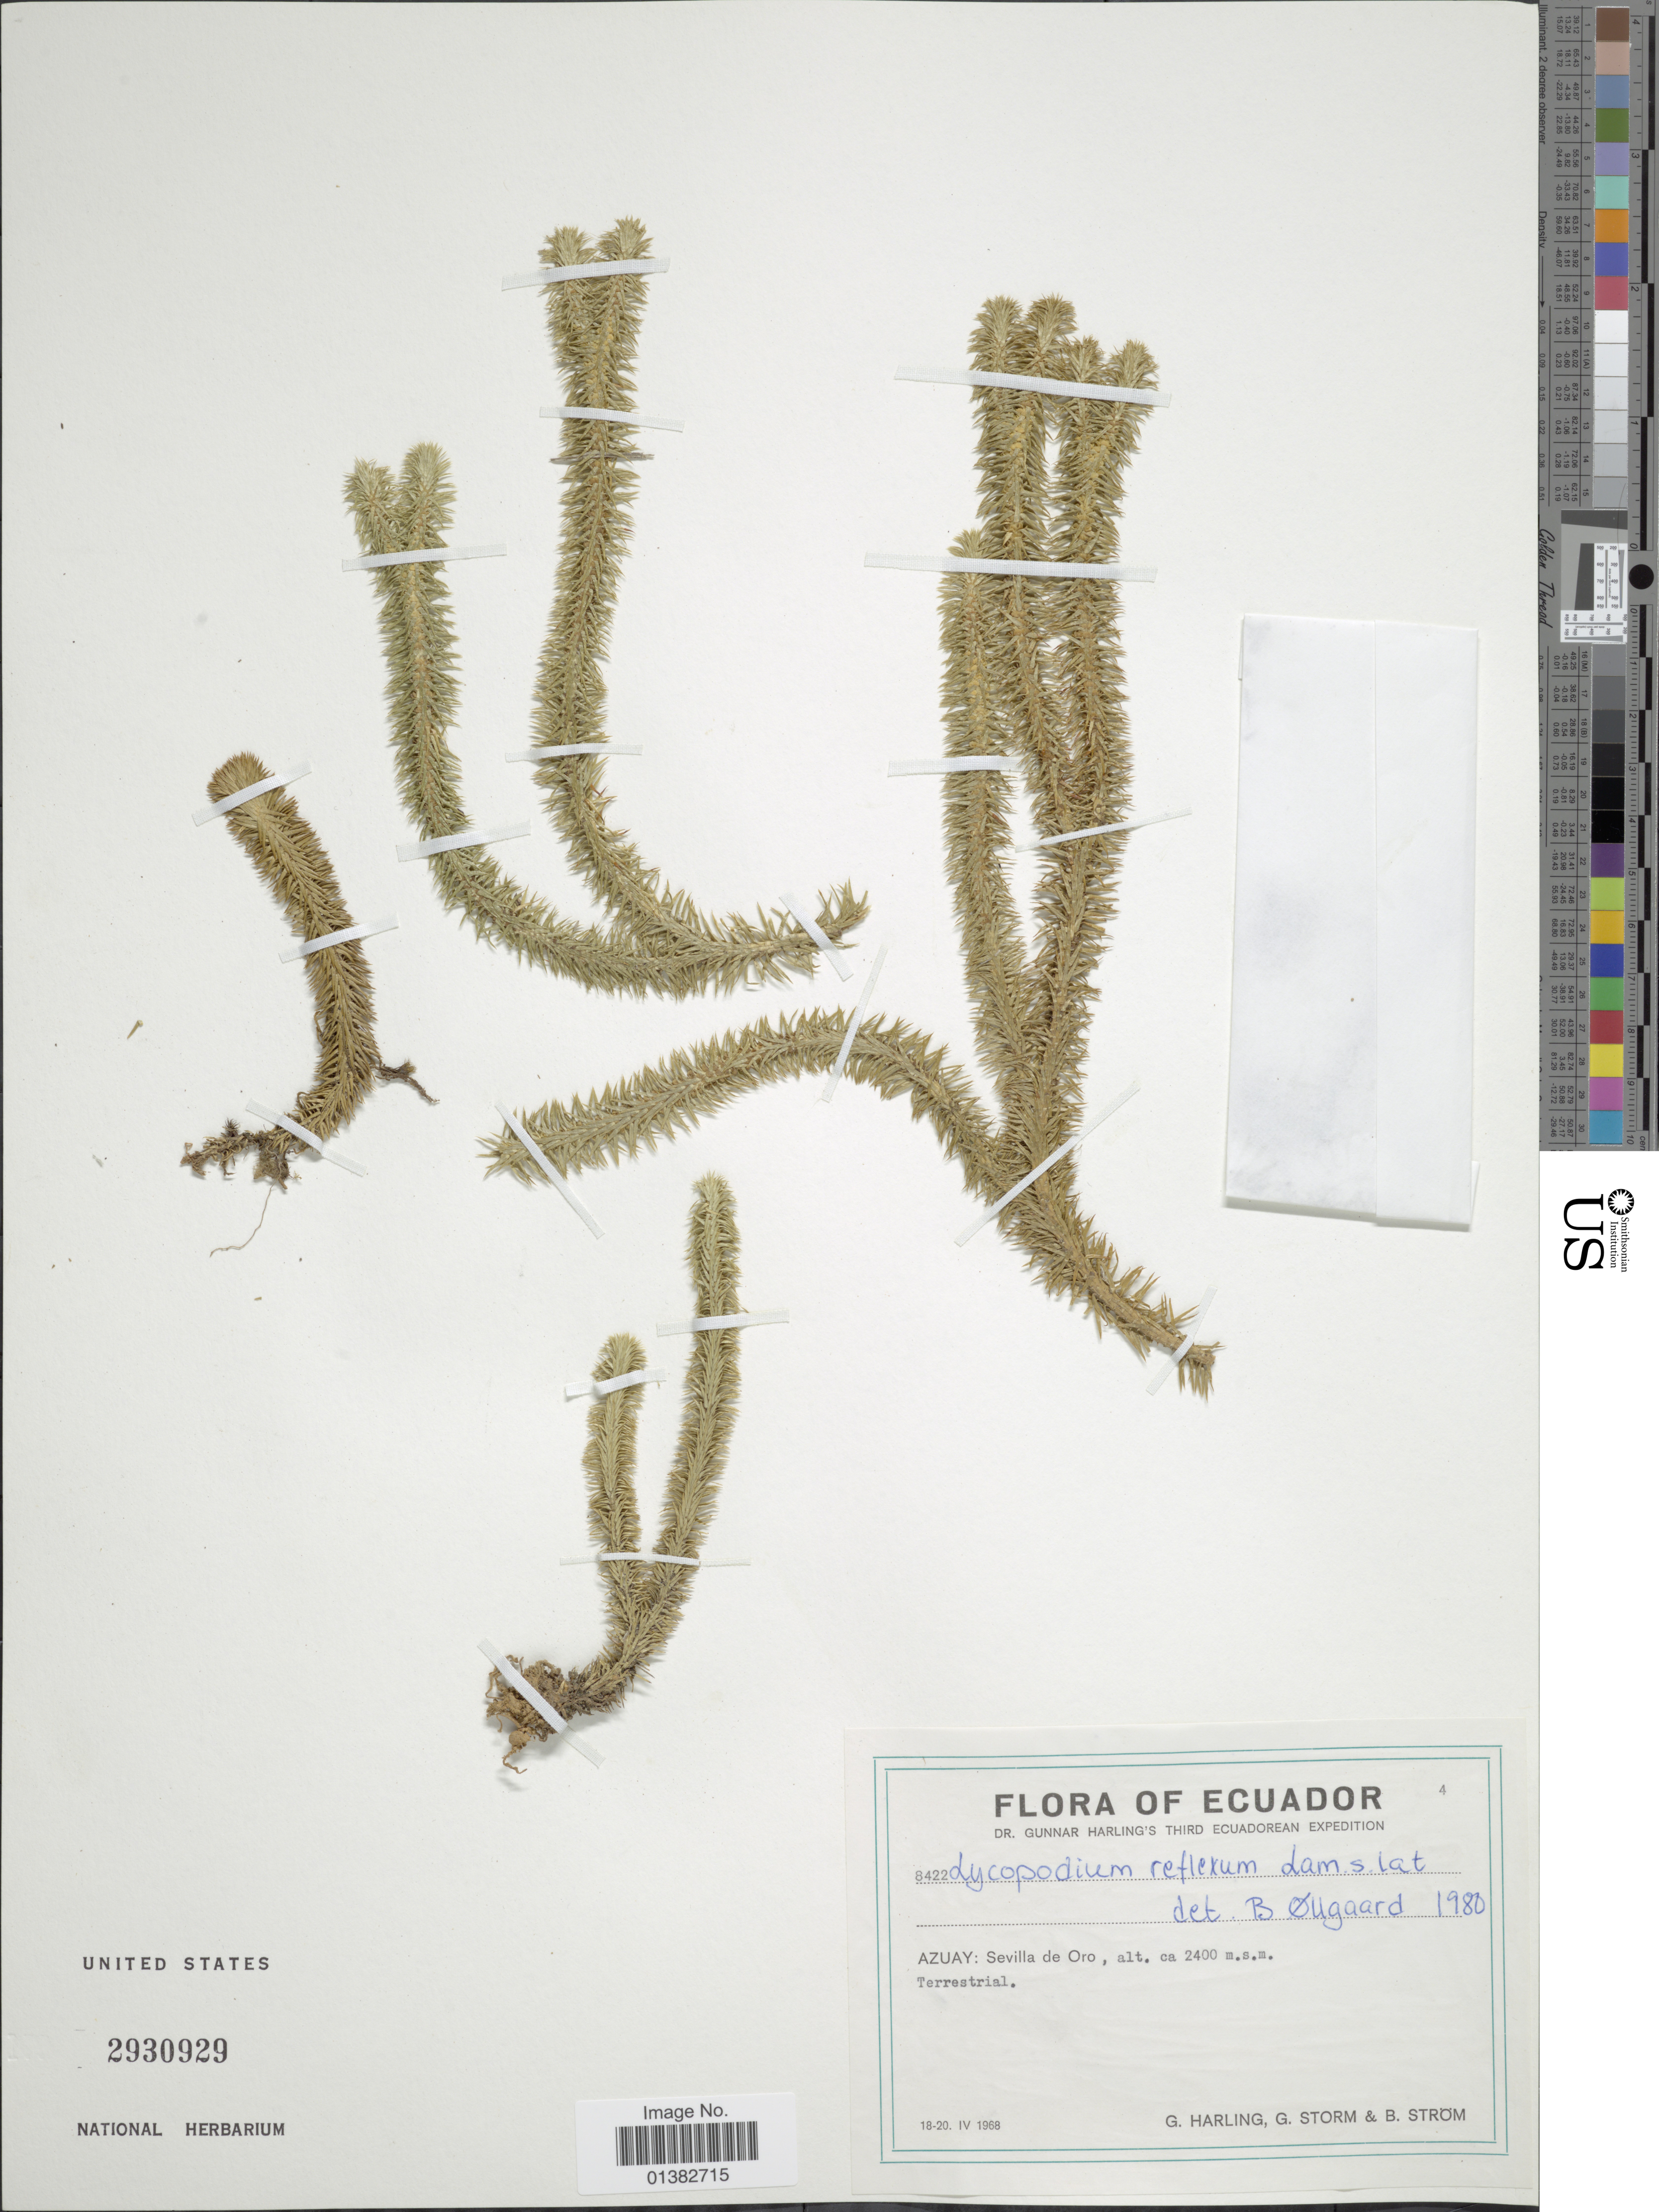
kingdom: Plantae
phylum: Tracheophyta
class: Lycopodiopsida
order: Lycopodiales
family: Lycopodiaceae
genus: Phlegmariurus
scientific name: Phlegmariurus reflexus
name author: (Lam.) B. Øllg.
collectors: G. Harling, G. Storm & B. Ström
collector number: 8422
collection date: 1968-04-18/1968-04-20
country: Ecuador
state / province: Azuay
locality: Sevilla de Oro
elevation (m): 2400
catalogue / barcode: US 2930929